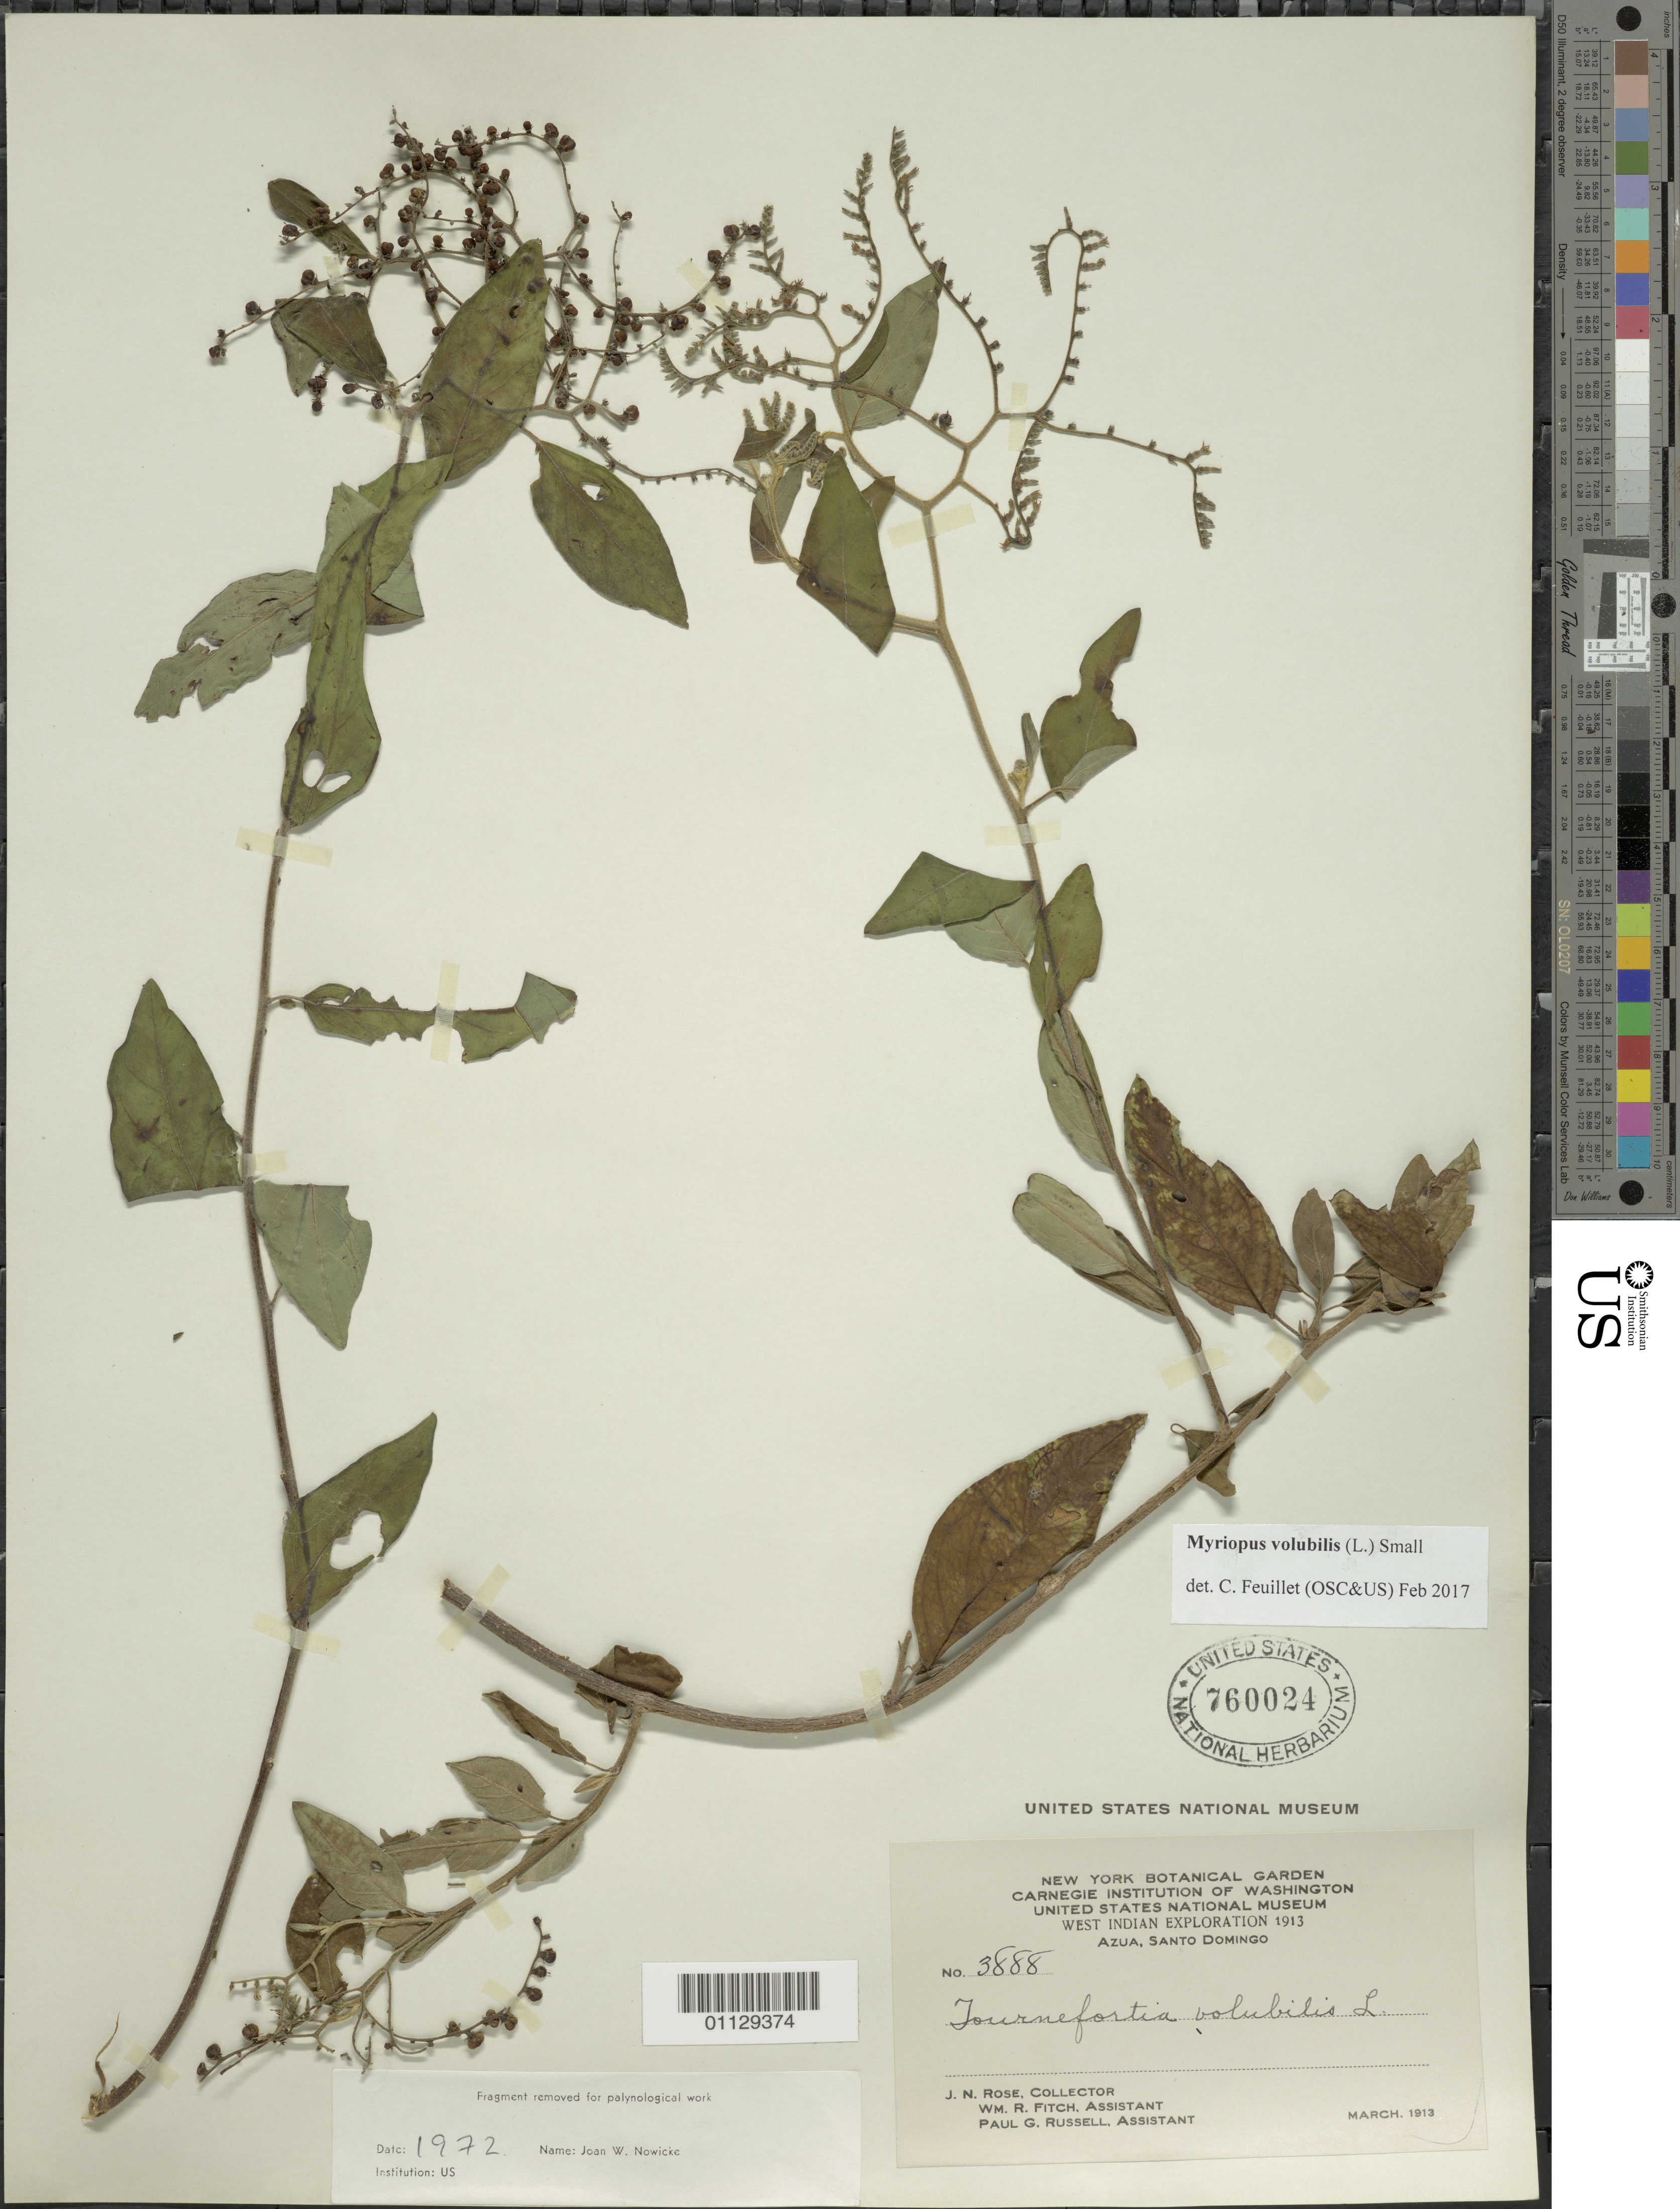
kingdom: Plantae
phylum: Tracheophyta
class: Magnoliopsida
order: Boraginales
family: Heliotropiaceae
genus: Myriopus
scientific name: Myriopus volubilis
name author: (L.) Small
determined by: Feuillet, C.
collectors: J. N. Rose, W. R. Fitch & P. G. Russell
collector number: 3888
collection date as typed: Mar 1913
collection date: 1913-03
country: Dominican Republic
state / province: Santo Domingo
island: Hispaniola I.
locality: Azua, Santo Domingo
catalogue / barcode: US 760024